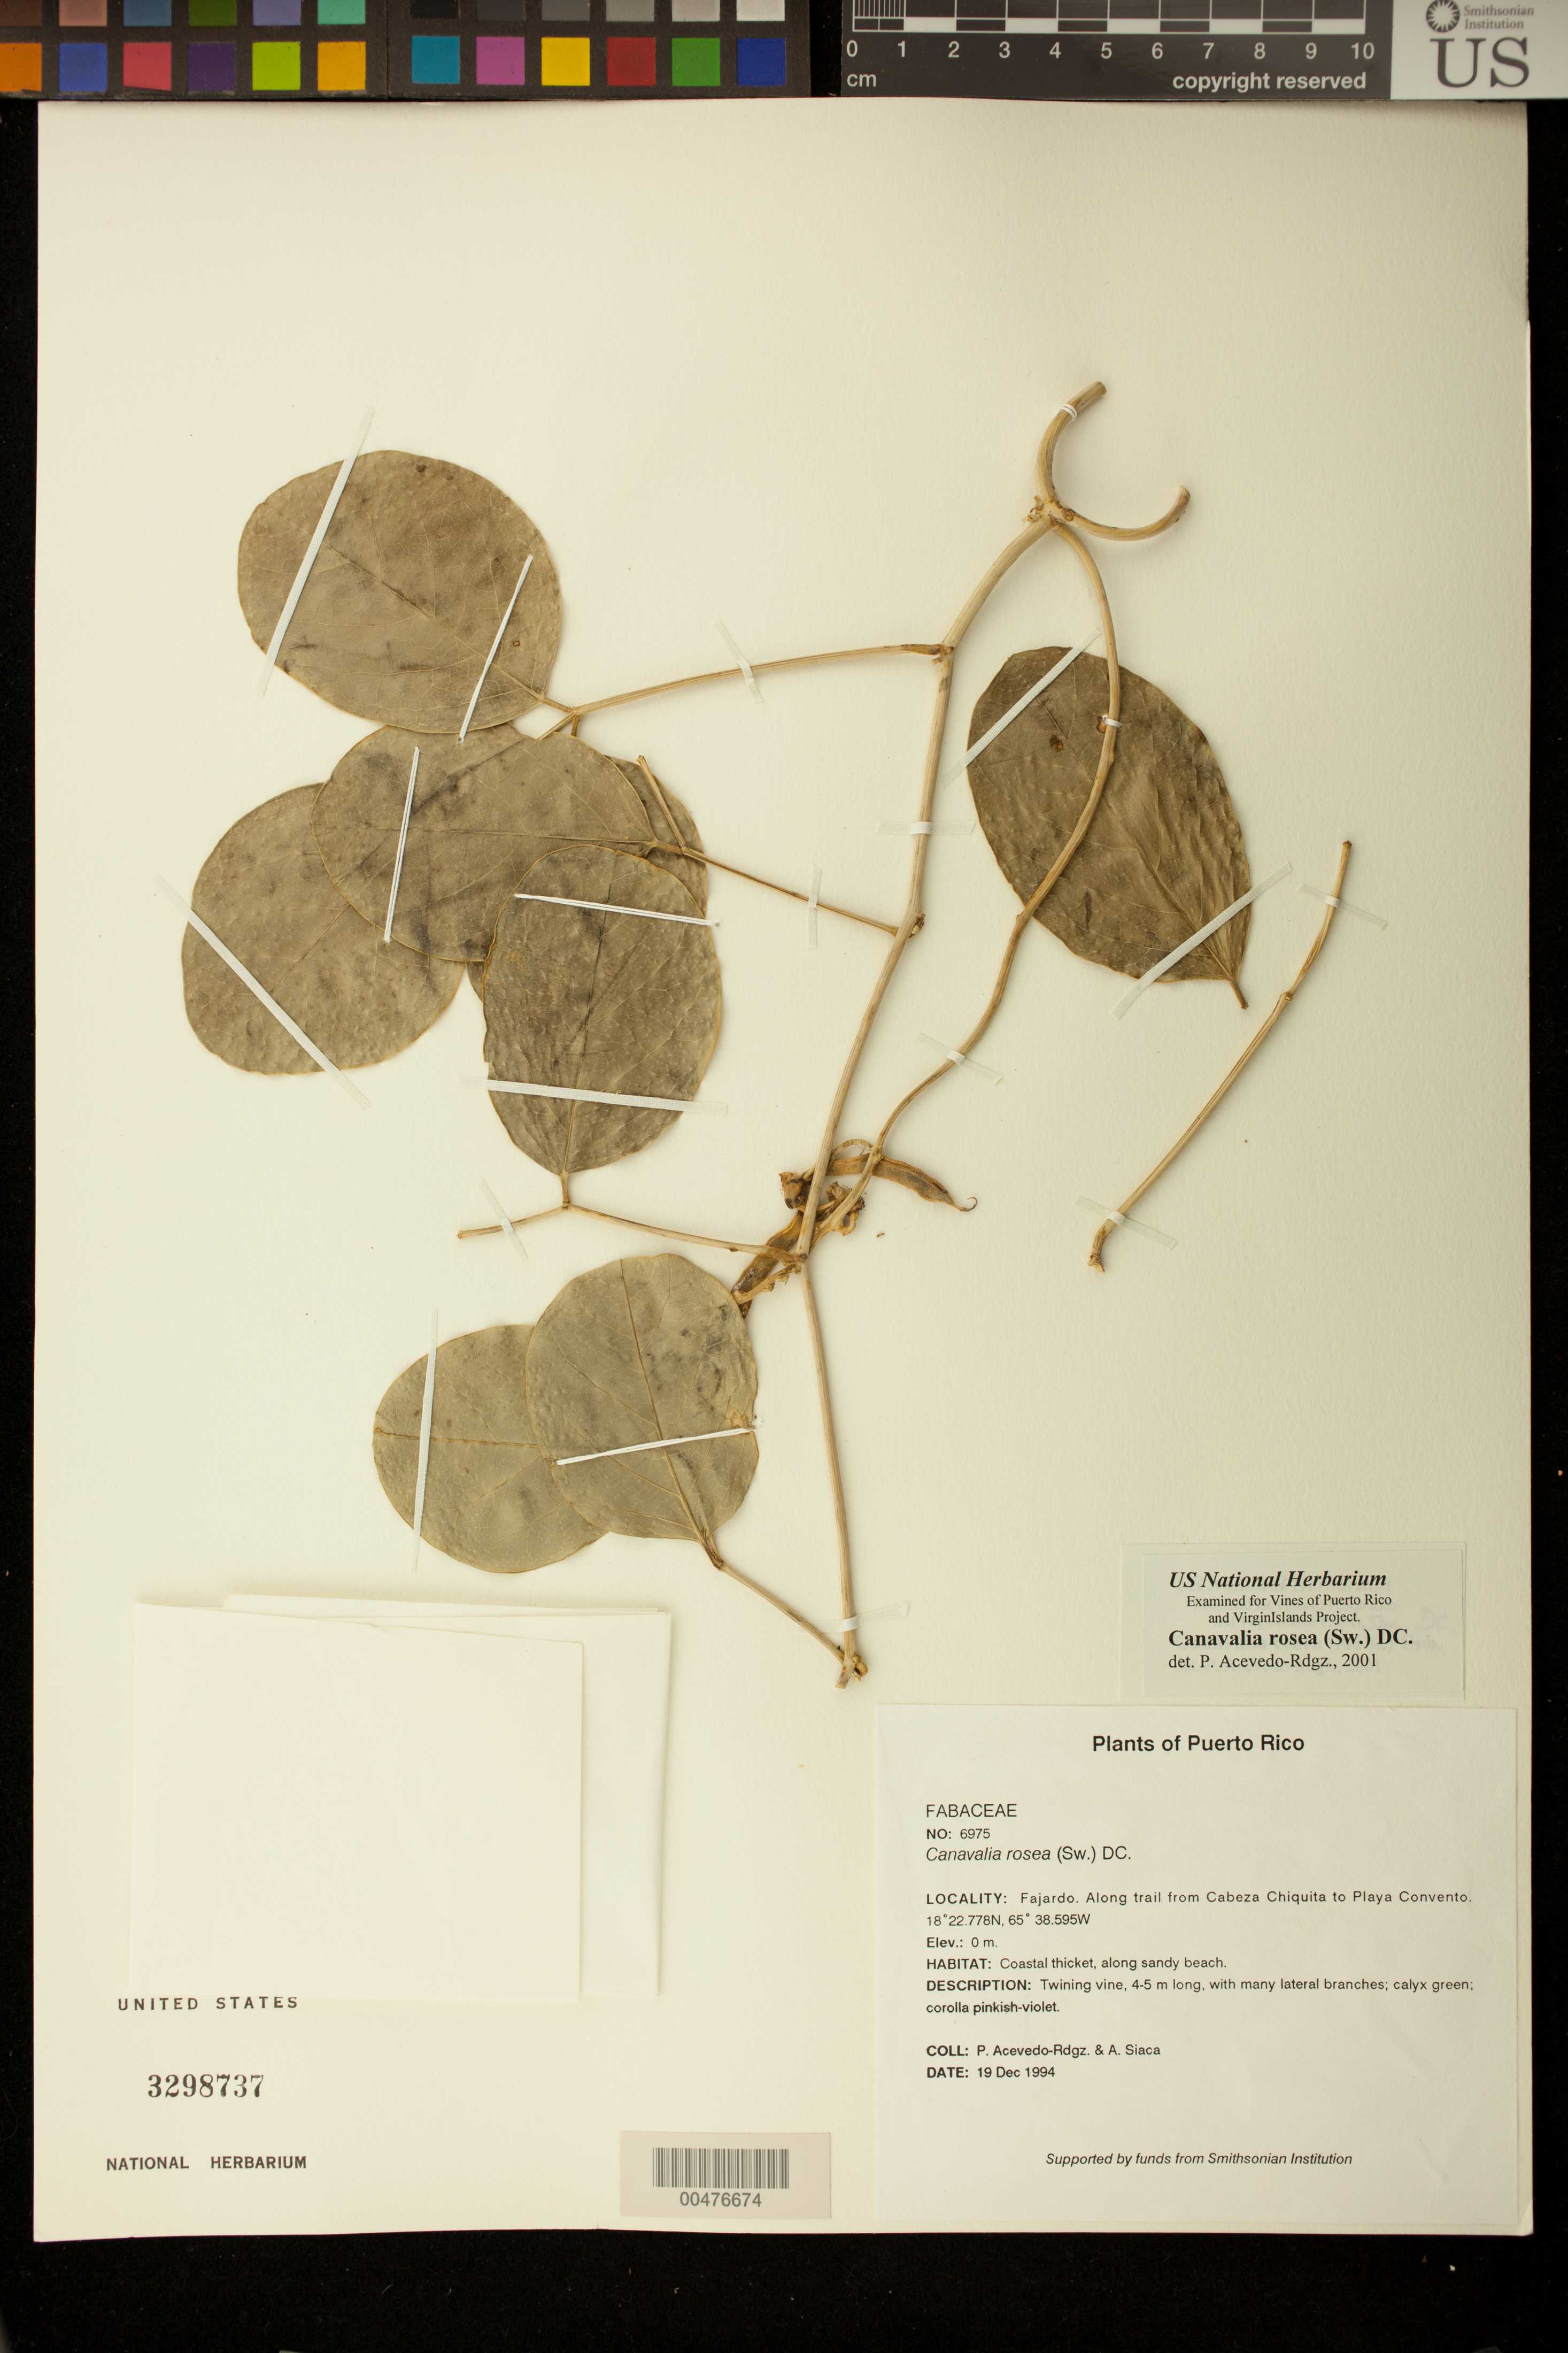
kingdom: Plantae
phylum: Tracheophyta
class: Magnoliopsida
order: Fabales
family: Fabaceae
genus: Canavalia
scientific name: Canavalia rosea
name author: (Sw.) DC.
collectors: P. Acevedo-Rodr. & A. Siaca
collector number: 6975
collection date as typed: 19 Dec 1994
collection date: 1994-12-19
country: Puerto Rico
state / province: Fajardo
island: Puerto Rico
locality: Fajardo; Along trail from Cabeza Chiquita to Playa Convento.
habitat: Coastal thicket, along sandy beach.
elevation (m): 0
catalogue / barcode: US 3298737